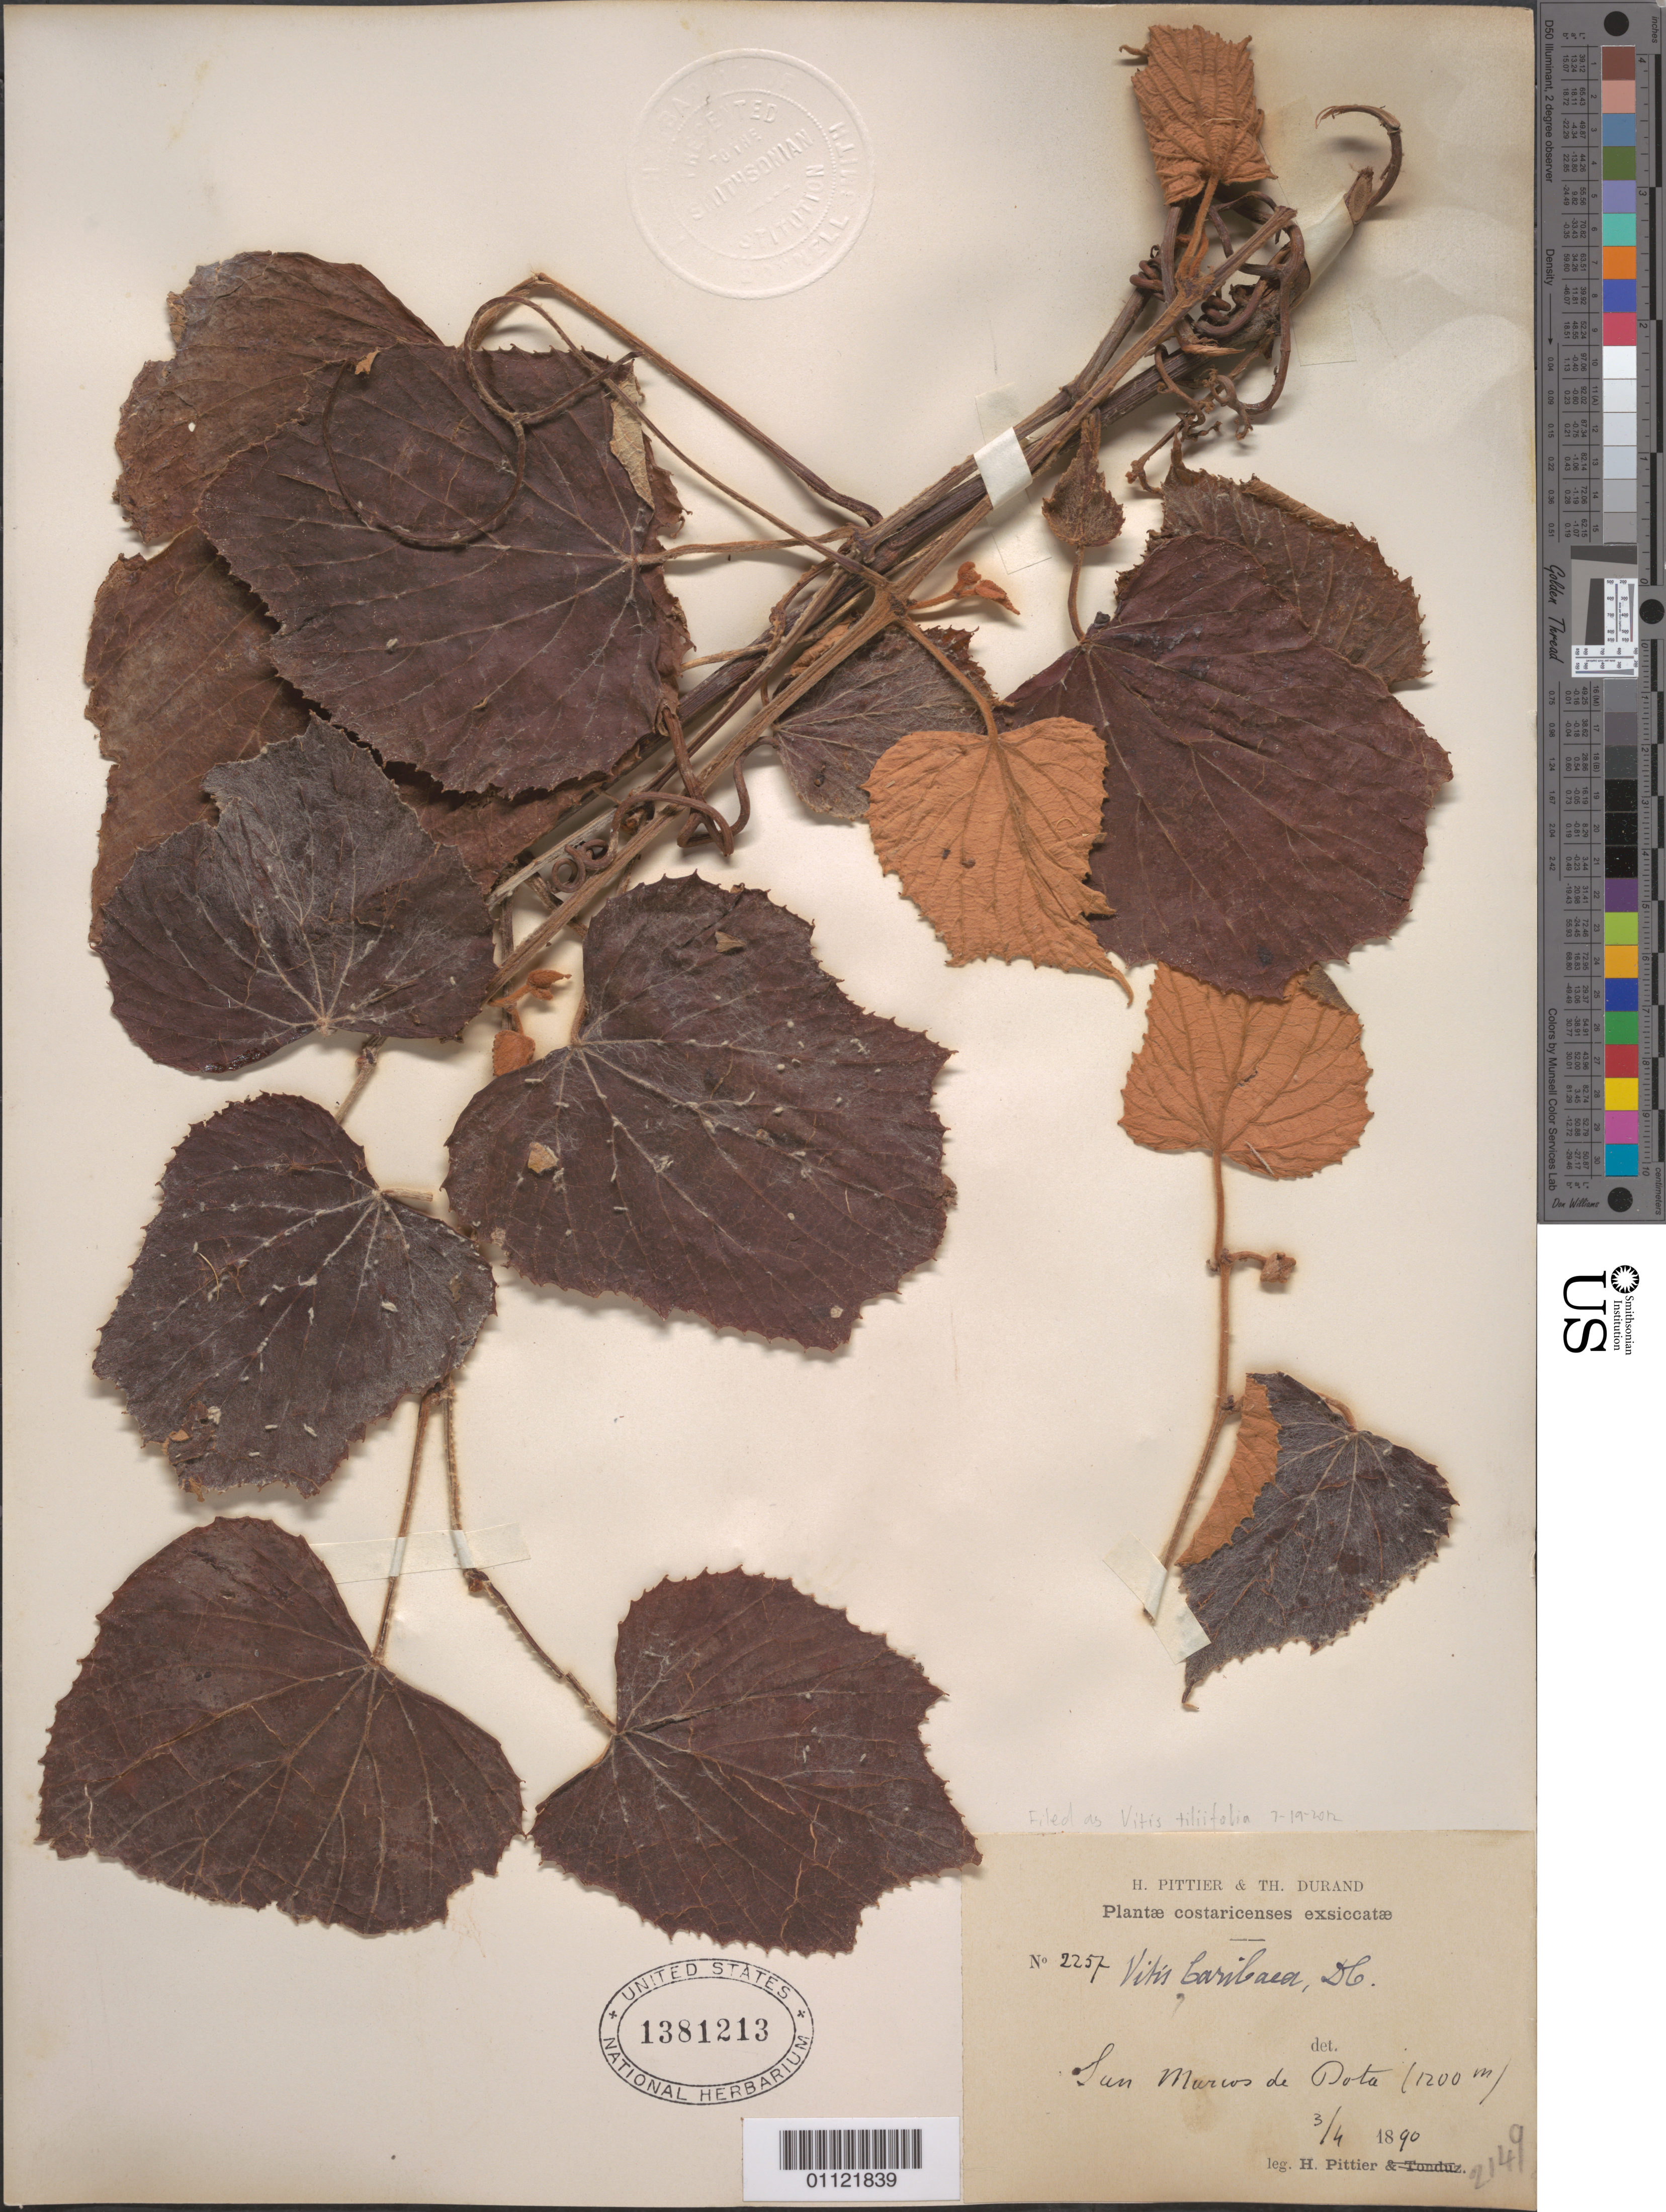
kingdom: Plantae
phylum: Tracheophyta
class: Magnoliopsida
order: Vitales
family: Vitaceae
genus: Vitis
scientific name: Vitis tiliifolia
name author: Humb. & Bonpl. ex Schult.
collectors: H. F. Pittier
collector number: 2257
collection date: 1890-03-04 or 1890-04-03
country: Costa Rica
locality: San Mazos de Dota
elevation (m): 1200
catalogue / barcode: US 1381213